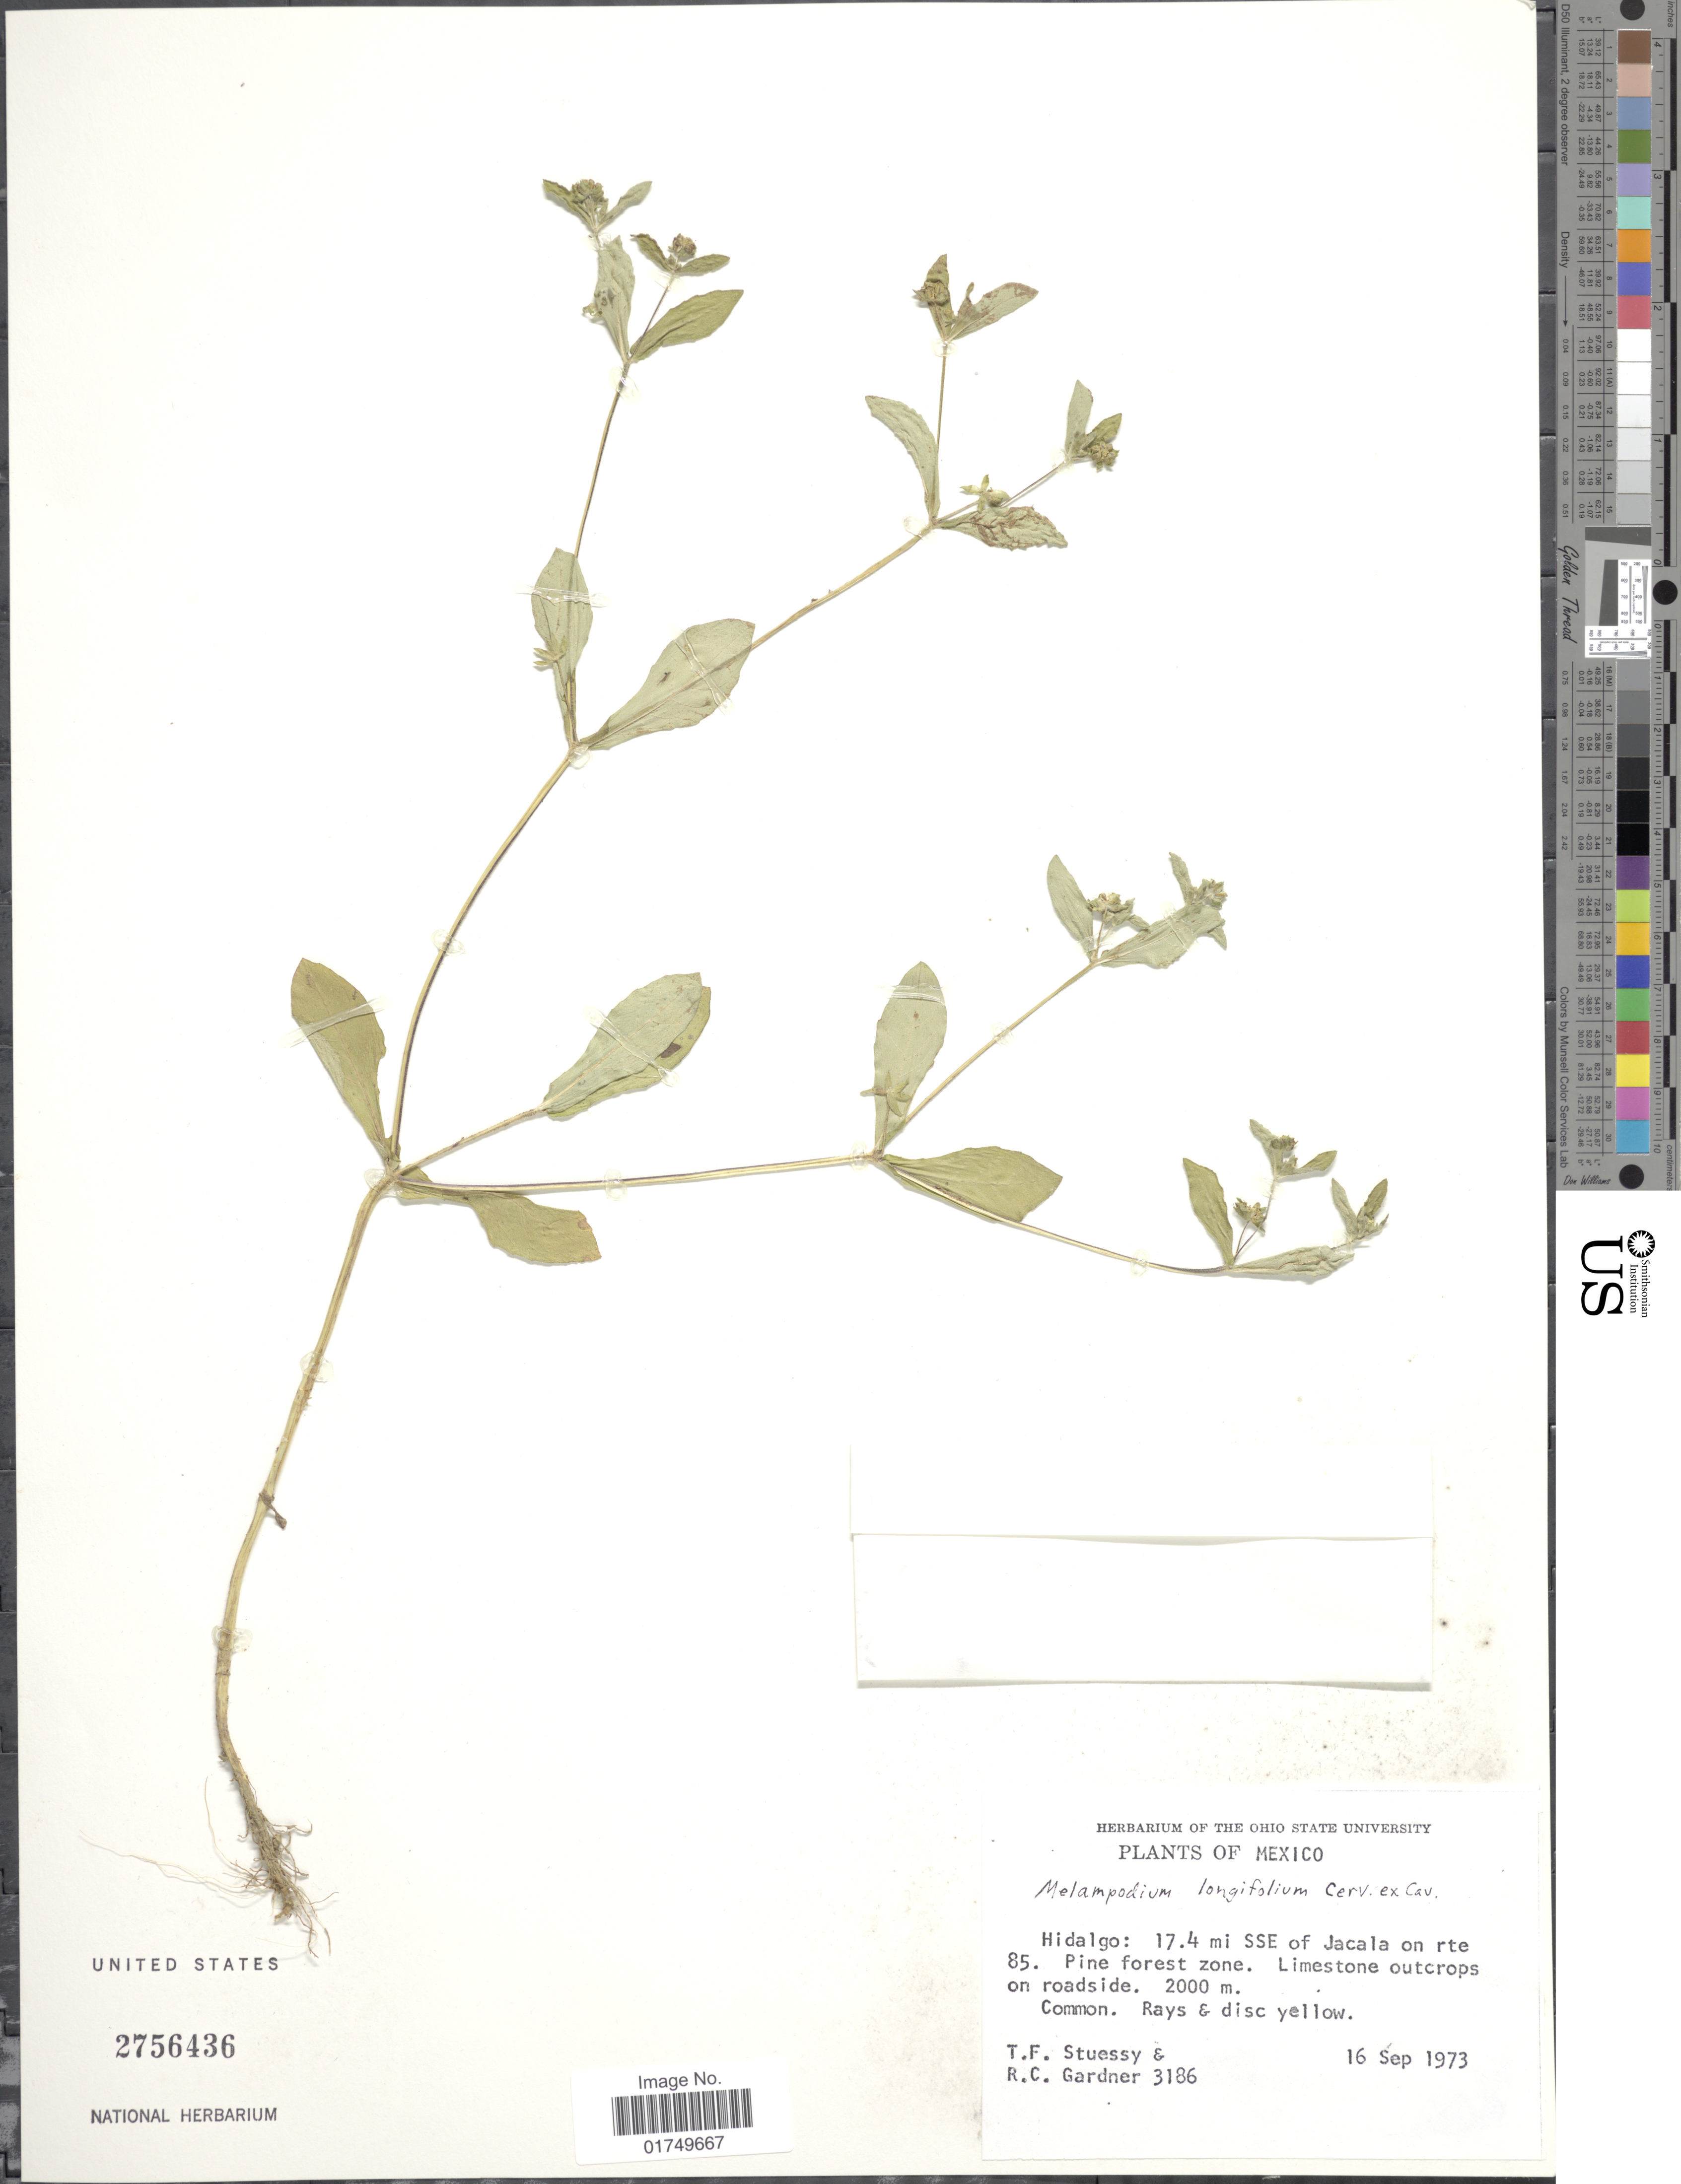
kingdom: Plantae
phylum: Tracheophyta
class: Magnoliopsida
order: Asterales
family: Asteraceae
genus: Melampodium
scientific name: Melampodium longifolium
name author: Cerv. ex Cav.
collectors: T. Stuessy & R. C. Gardner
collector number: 3186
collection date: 1973-09-16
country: Mexico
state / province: Hidalgo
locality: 17.4 mi SSE of Jacala on rte 85. Pine forest Zone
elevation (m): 2000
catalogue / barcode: US 2756436